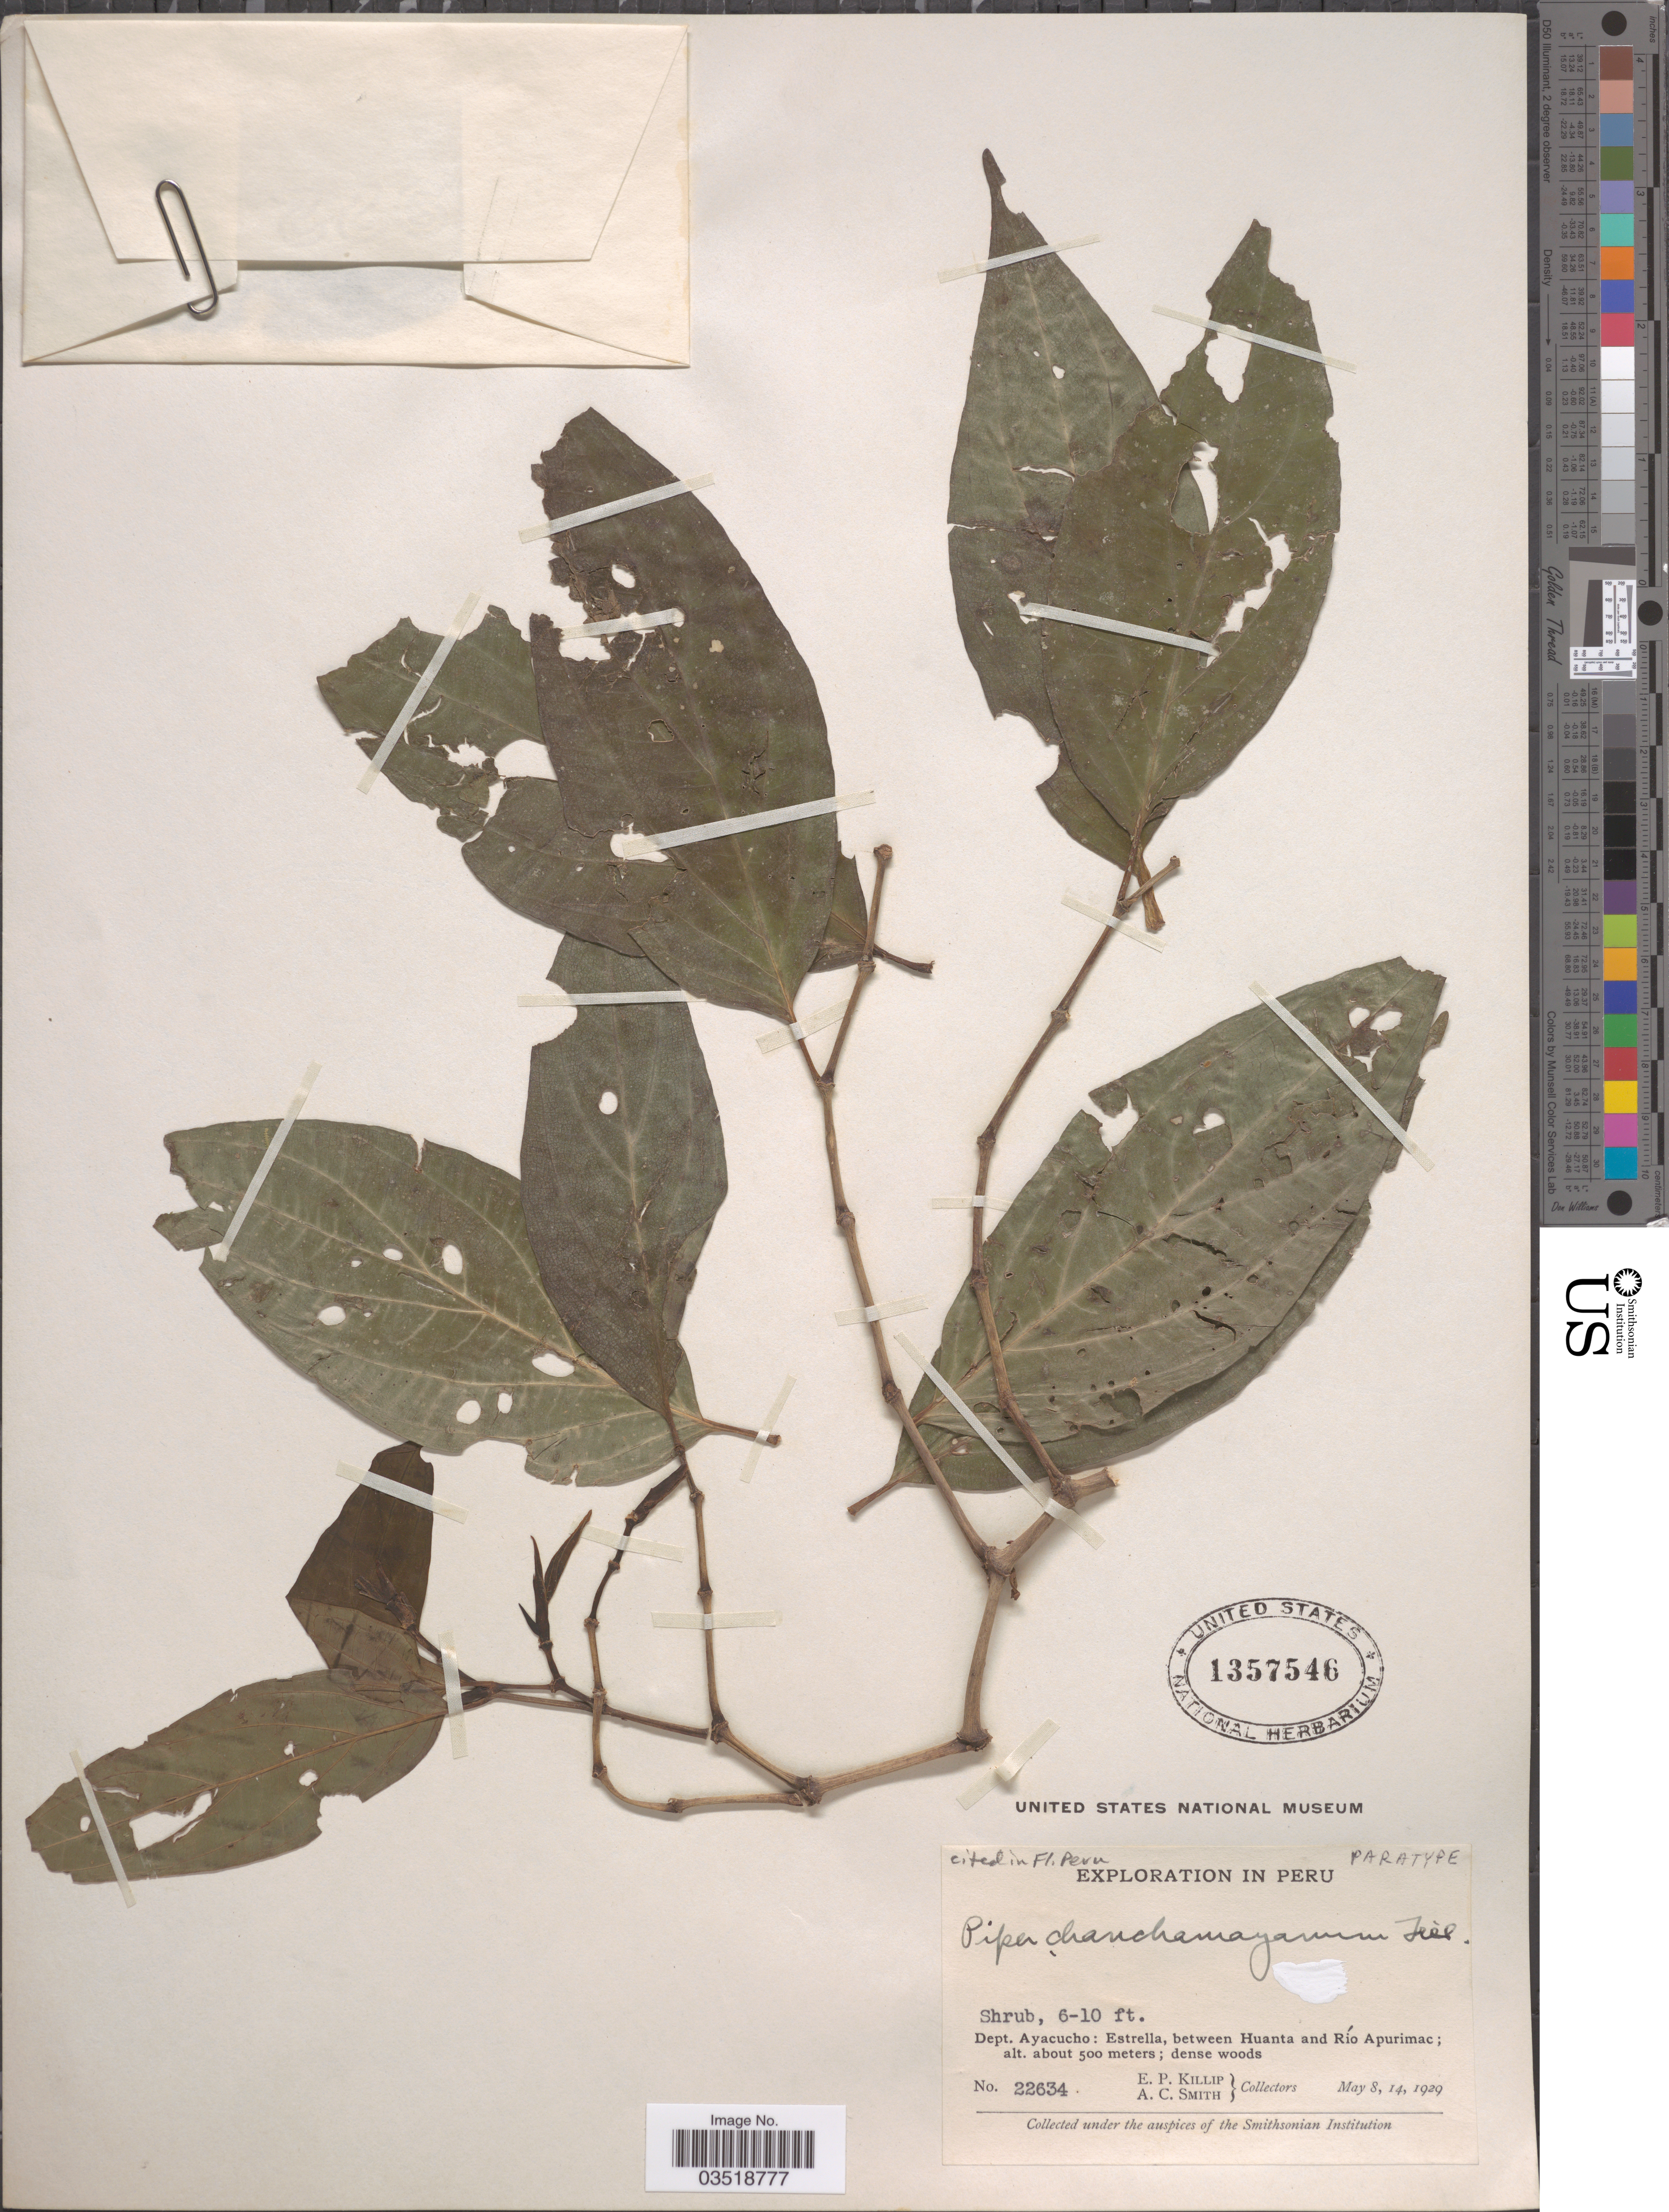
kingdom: Plantae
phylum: Tracheophyta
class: Magnoliopsida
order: Piperales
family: Piperaceae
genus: Piper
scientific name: Piper sp.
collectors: E. P. Killip & A. C. Smith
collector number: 22634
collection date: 1929-05-08/1929-05-14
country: Peru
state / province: Ayacucho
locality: Dept. Ayacucho: Estrella, between Huanta and Río Apurimac.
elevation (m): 500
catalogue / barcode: US 1357546